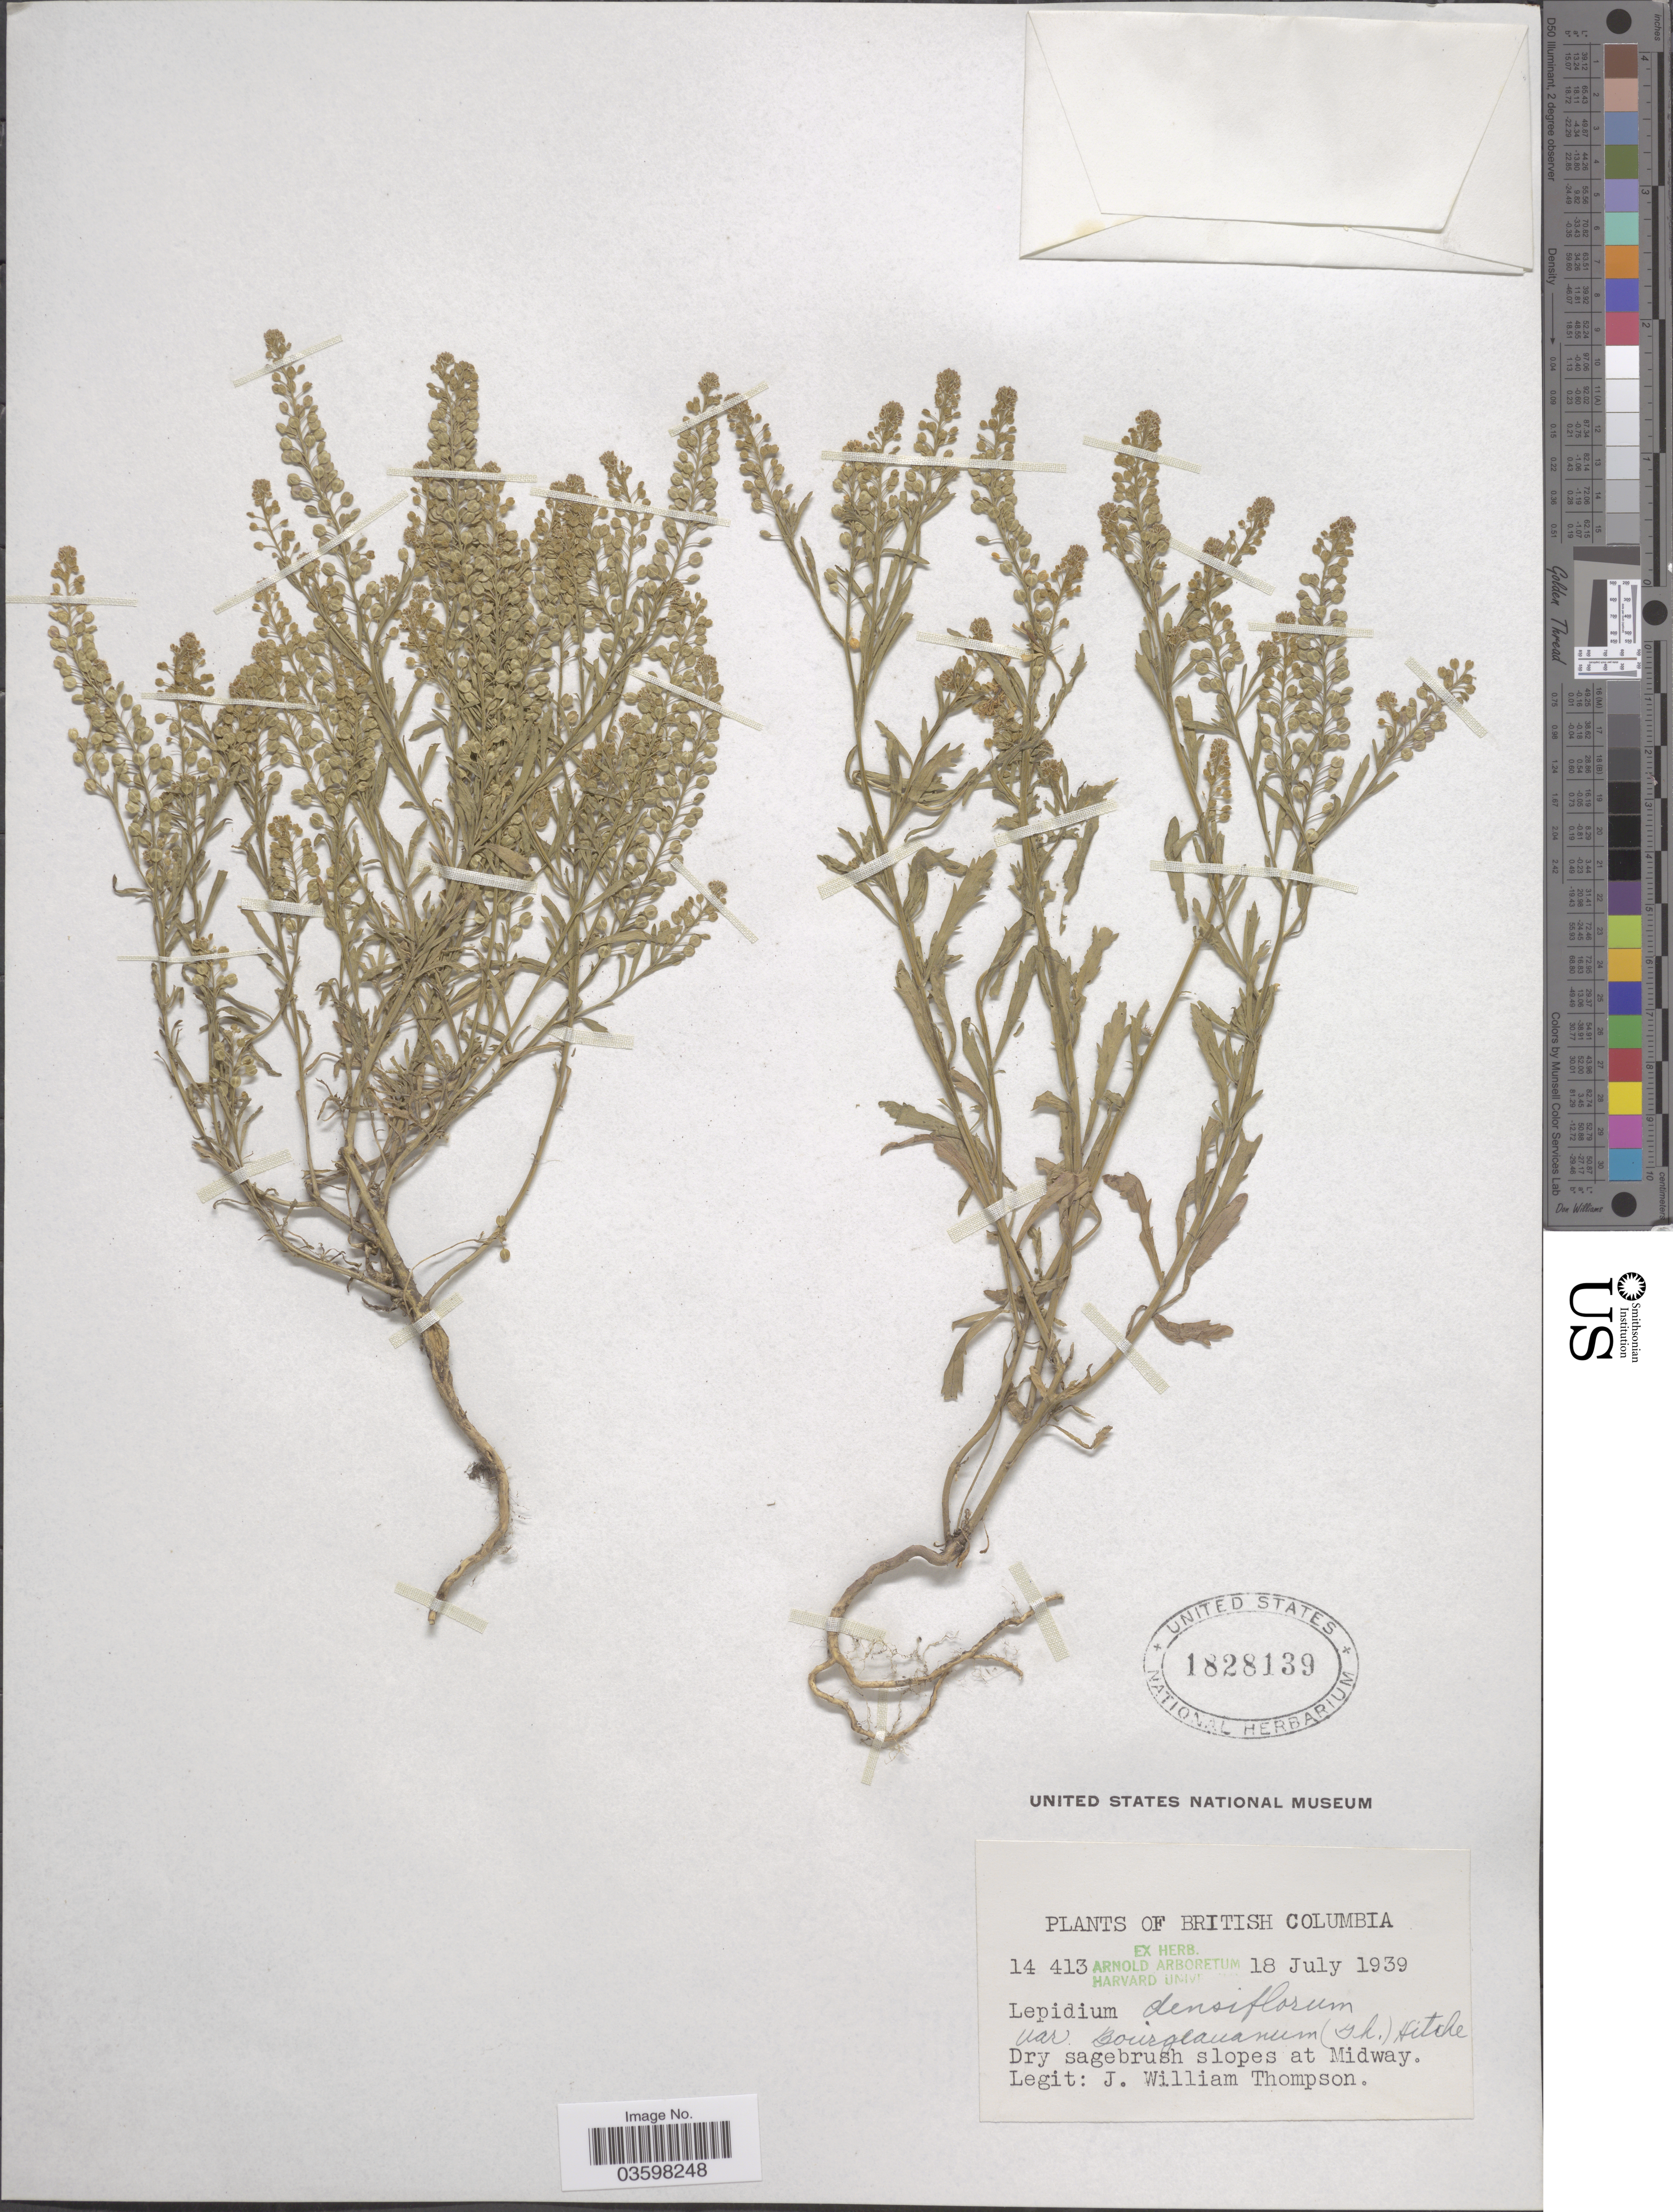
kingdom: Plantae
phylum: Tracheophyta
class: Magnoliopsida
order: Brassicales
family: Brassicaceae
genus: Lepidium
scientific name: Lepidium densiflorum var. bourgeauanum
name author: (Thell.) C.L. Hitchc.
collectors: J. W. Thompson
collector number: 14413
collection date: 1939-07-18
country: Canada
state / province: British Columbia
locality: Dry sagebrush slopes at Midway.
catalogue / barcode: US 1828139